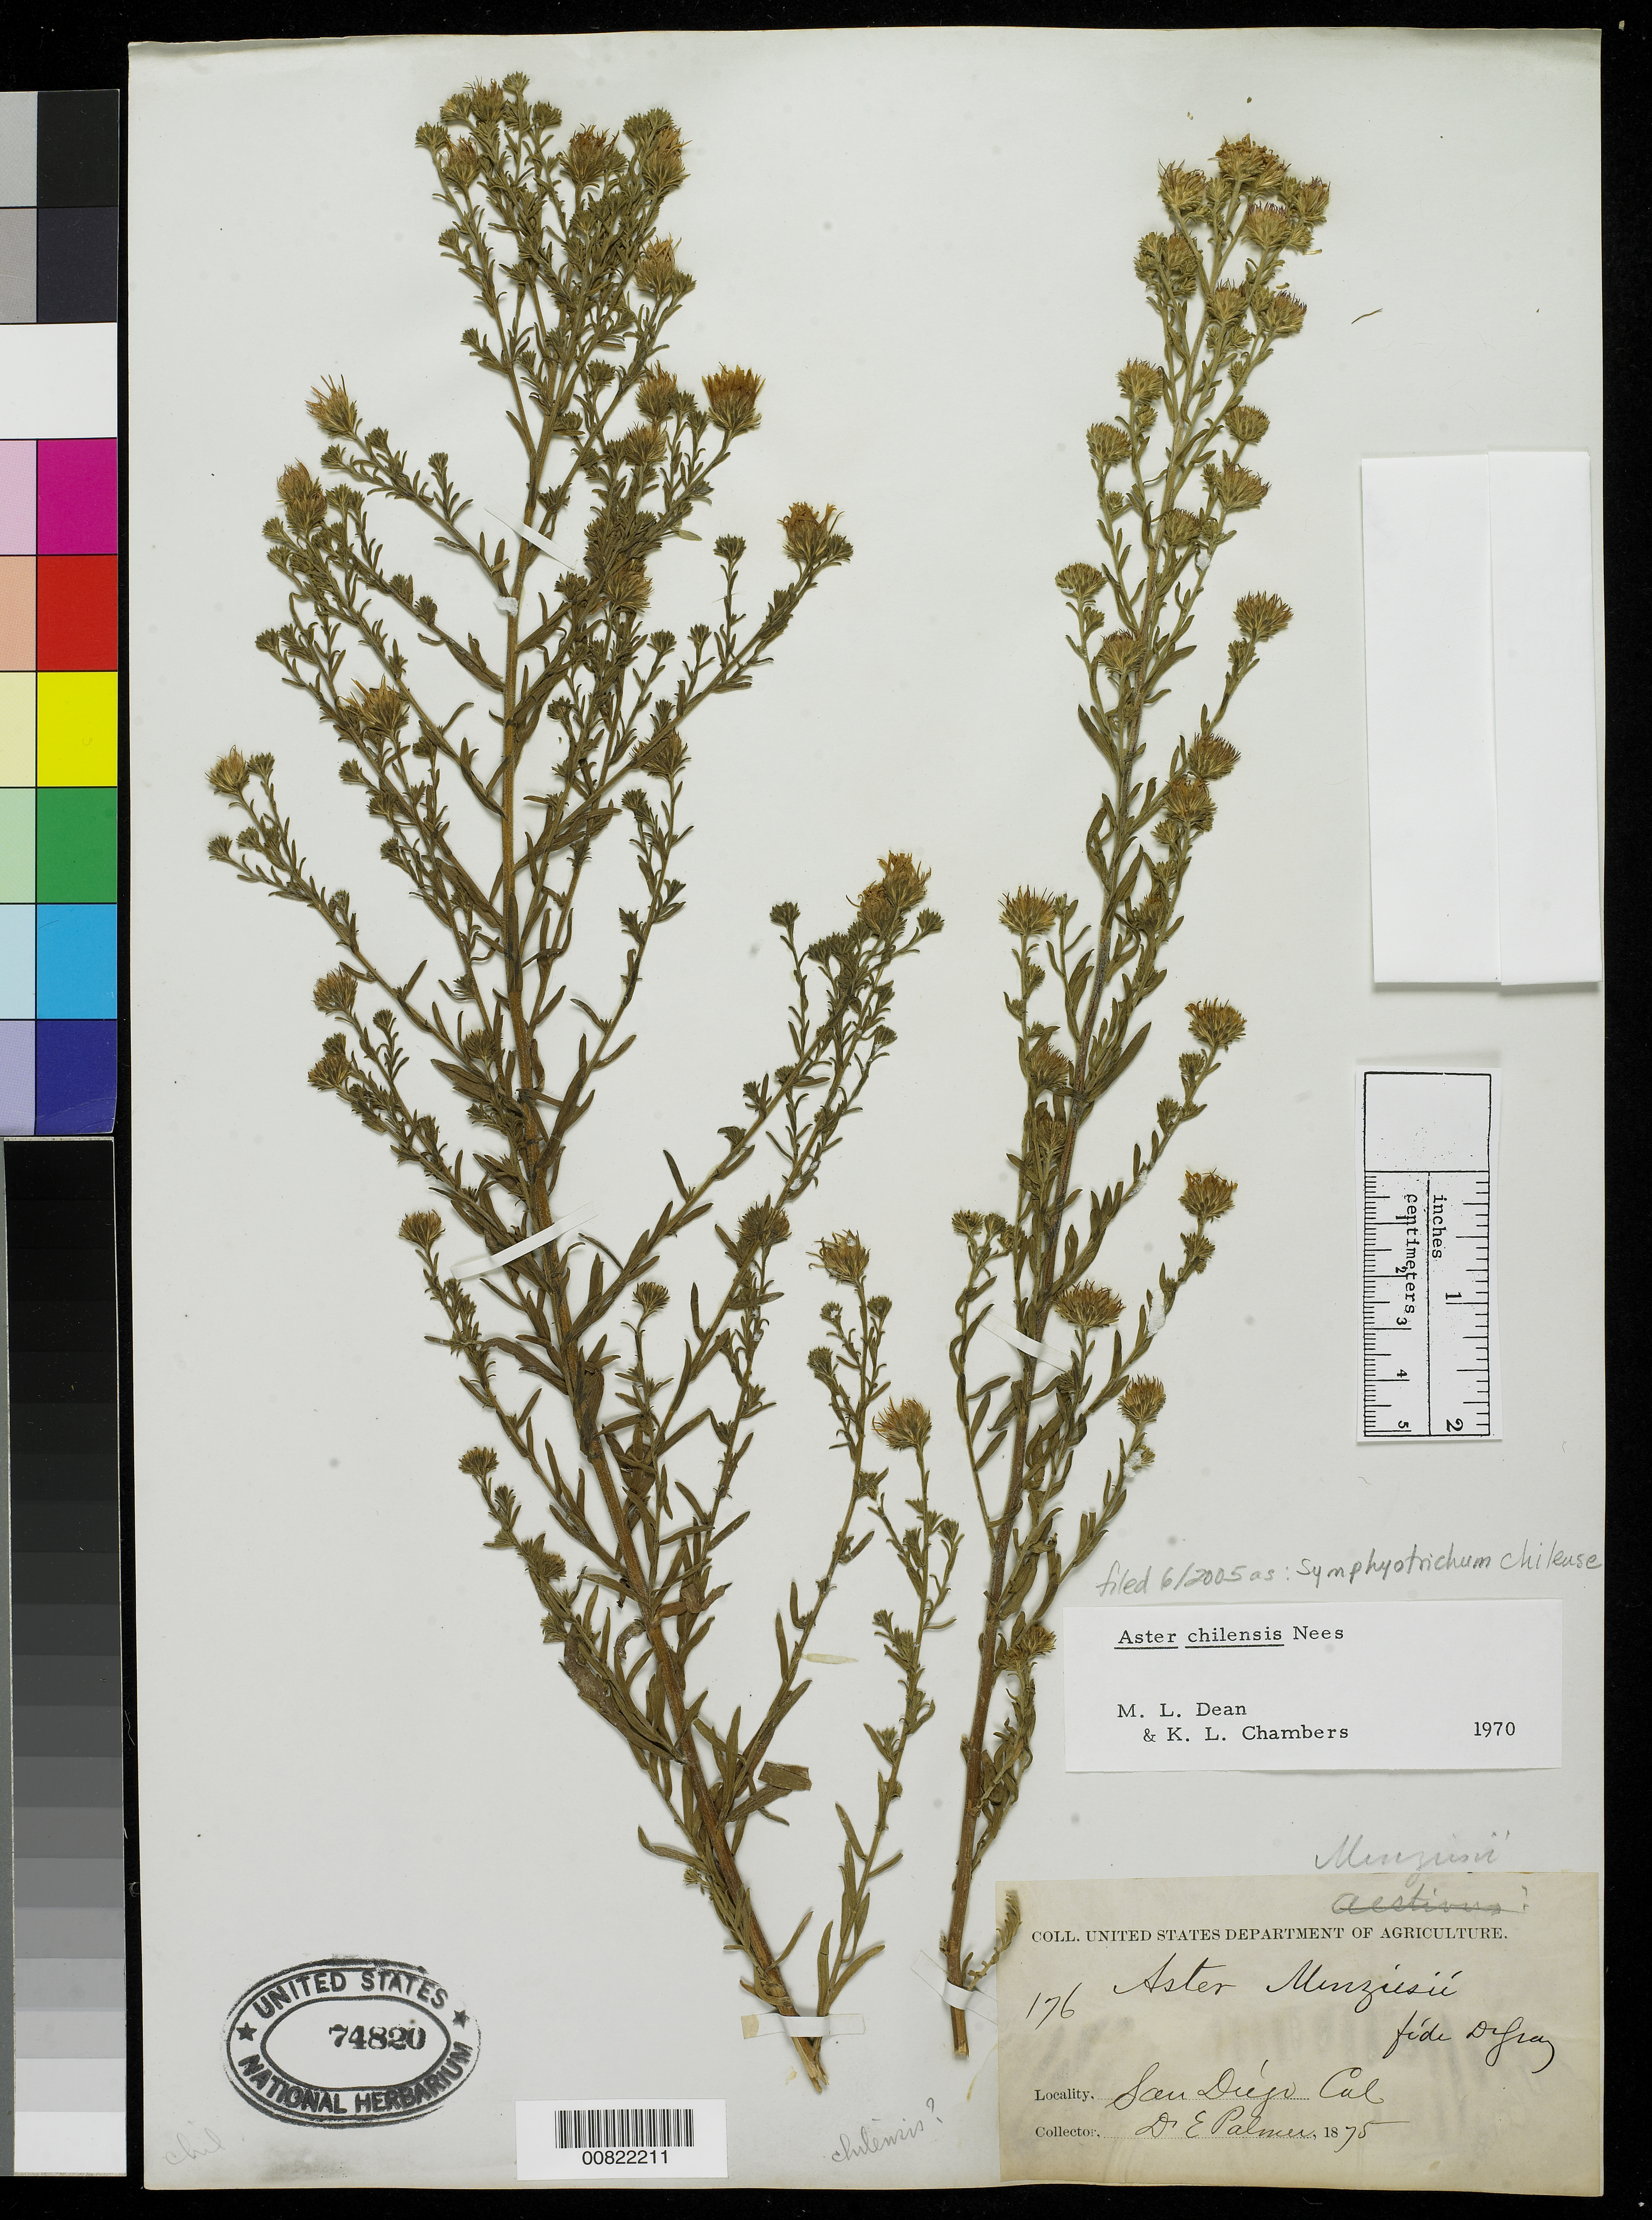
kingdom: Plantae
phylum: Tracheophyta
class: Magnoliopsida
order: Asterales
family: Asteraceae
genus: Symphyotrichum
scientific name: Symphyotrichum chilense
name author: (Nees) G.L. Nesom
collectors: E. Palmer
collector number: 176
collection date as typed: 1875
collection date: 1875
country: United States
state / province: California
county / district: San Diego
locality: San Diego, California.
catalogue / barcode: US 74820